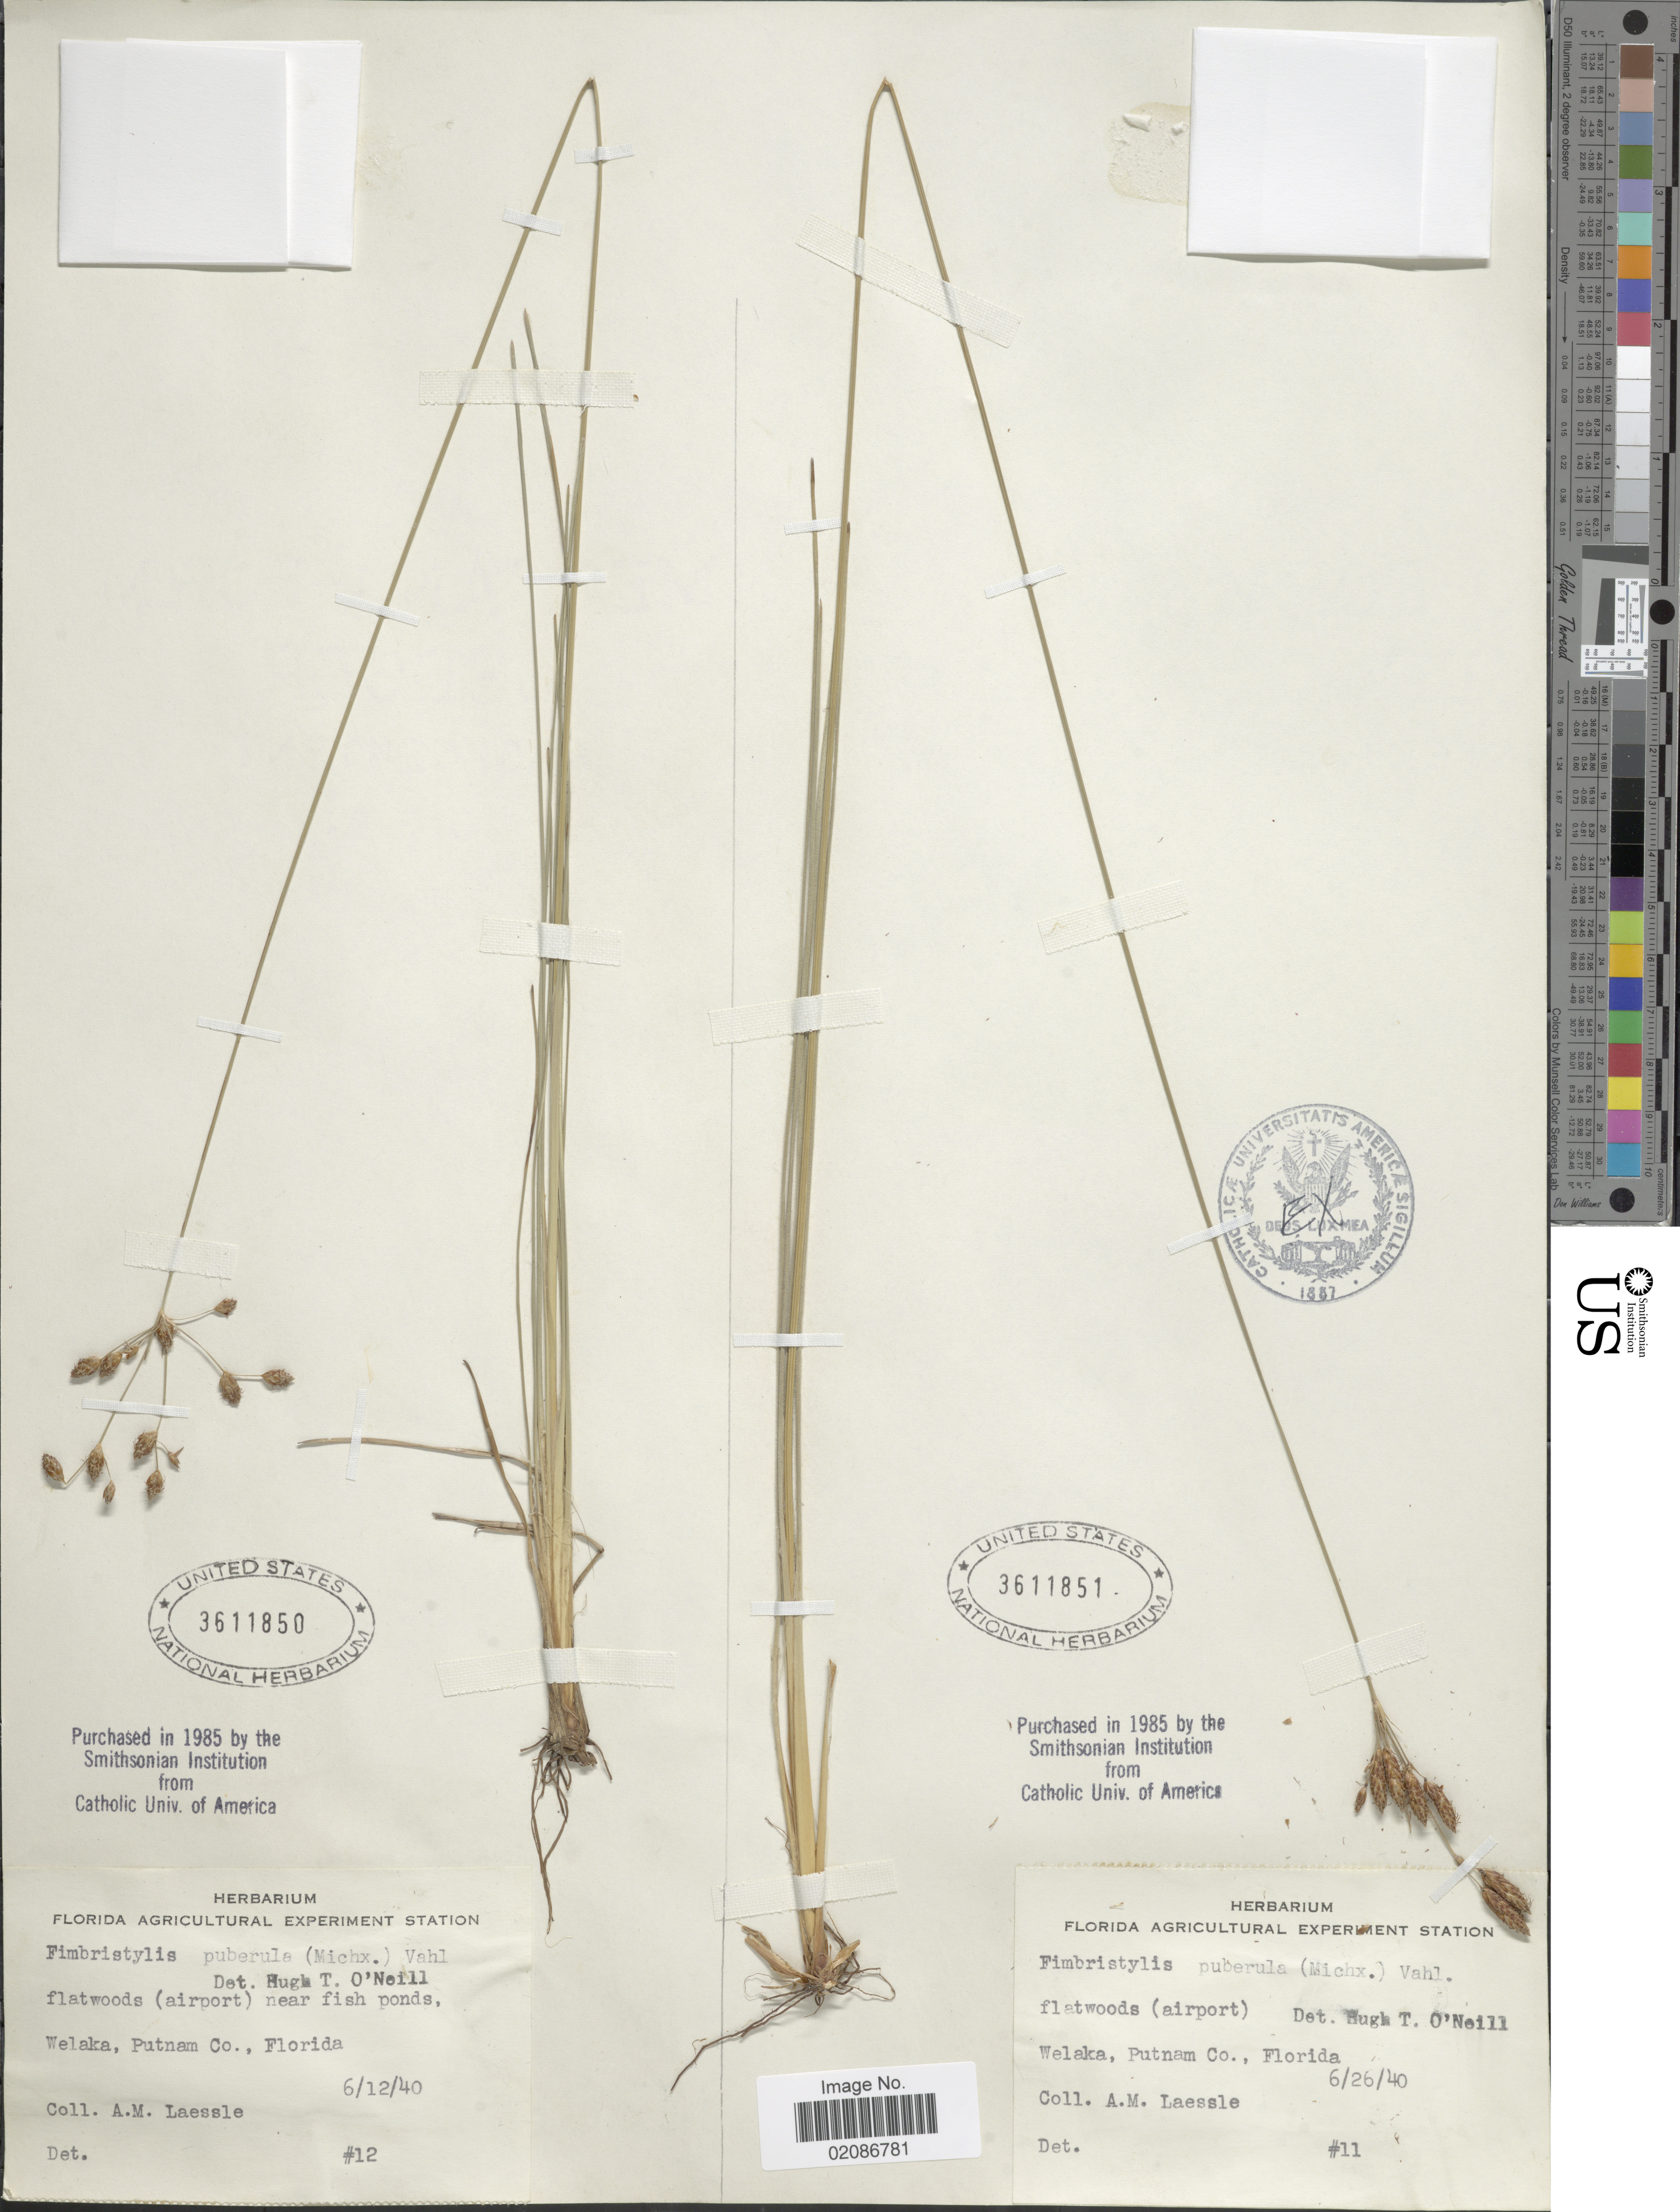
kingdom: Plantae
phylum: Tracheophyta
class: Liliopsida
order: Poales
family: Cyperaceae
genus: Fimbristylis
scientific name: Fimbristylis puberula var. puberula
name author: (Michx.) Vahl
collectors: A. Laessle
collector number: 12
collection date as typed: Transcribed d/m/y: 12/6/40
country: United States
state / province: Florida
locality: Welaka, Putnam Co.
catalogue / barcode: US 3611850